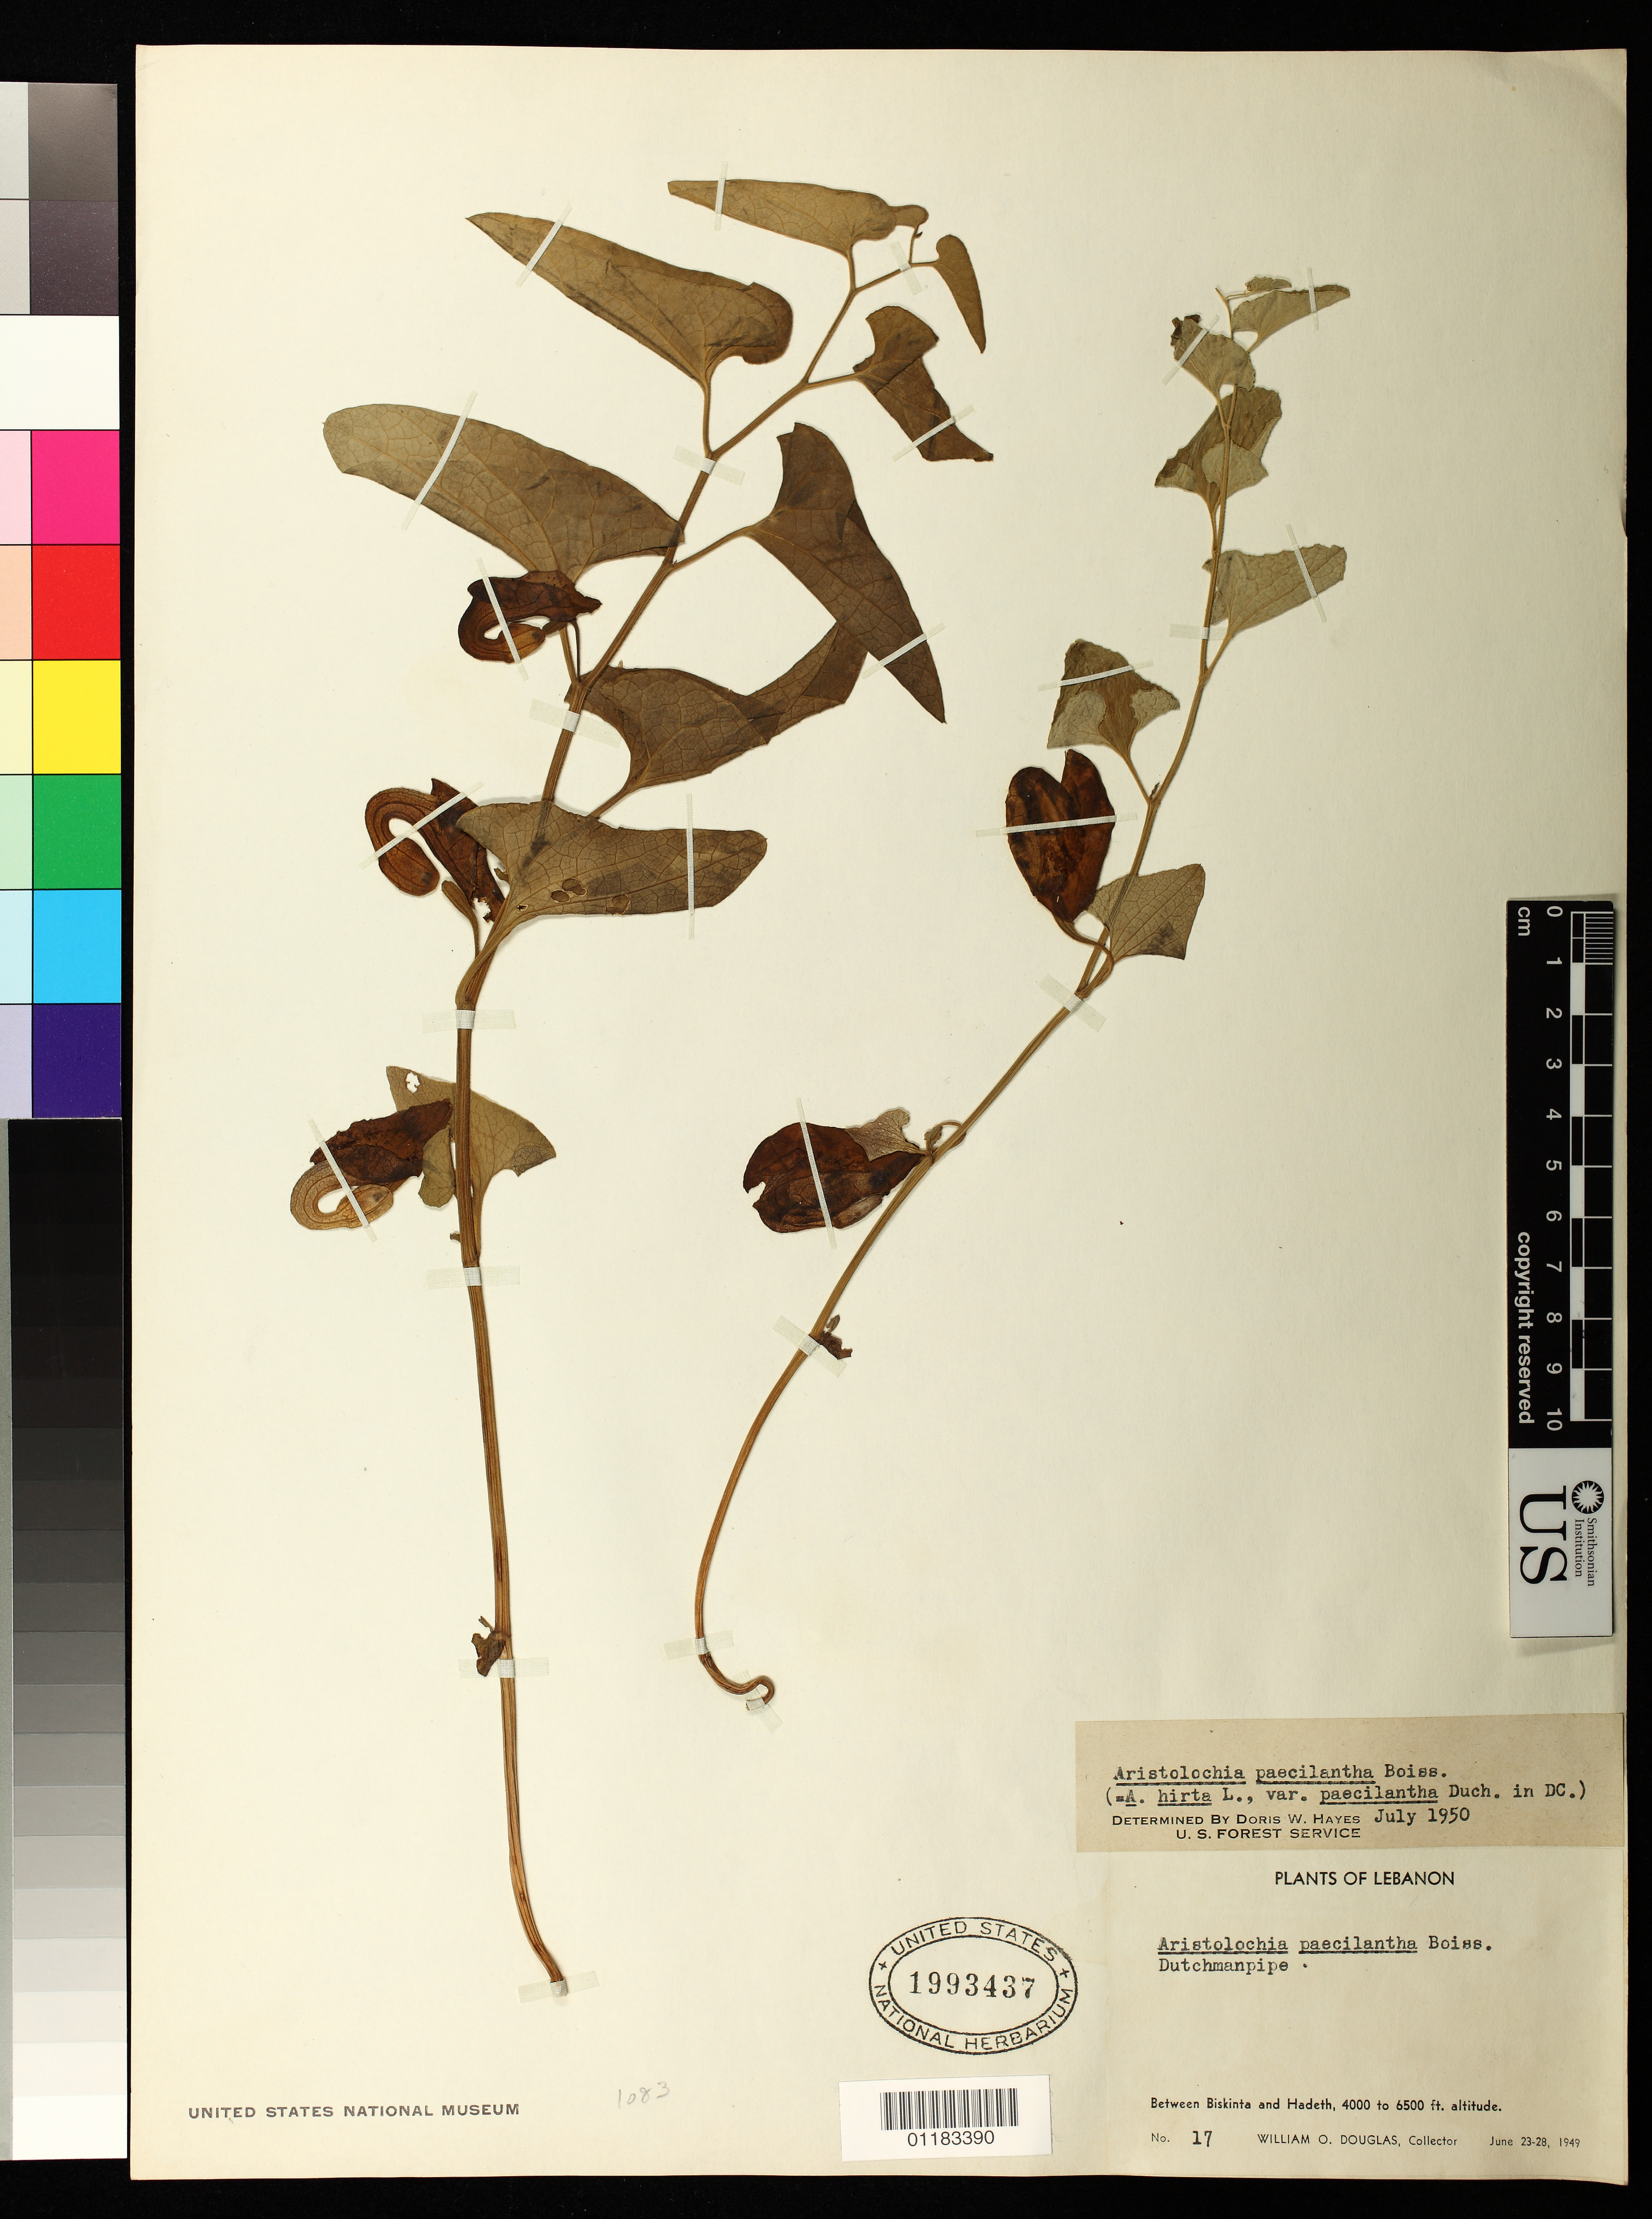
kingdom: Plantae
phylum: Tracheophyta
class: Magnoliopsida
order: Piperales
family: Aristolochiaceae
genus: Aristolochia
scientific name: Aristolochia paecilantha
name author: Boiss.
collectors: W. Douglas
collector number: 17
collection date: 1949-06-23/1949-06-28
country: Lebanon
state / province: Mont-Liban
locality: Between Biskinta and Hadeth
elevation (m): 1219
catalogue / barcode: US 1993437